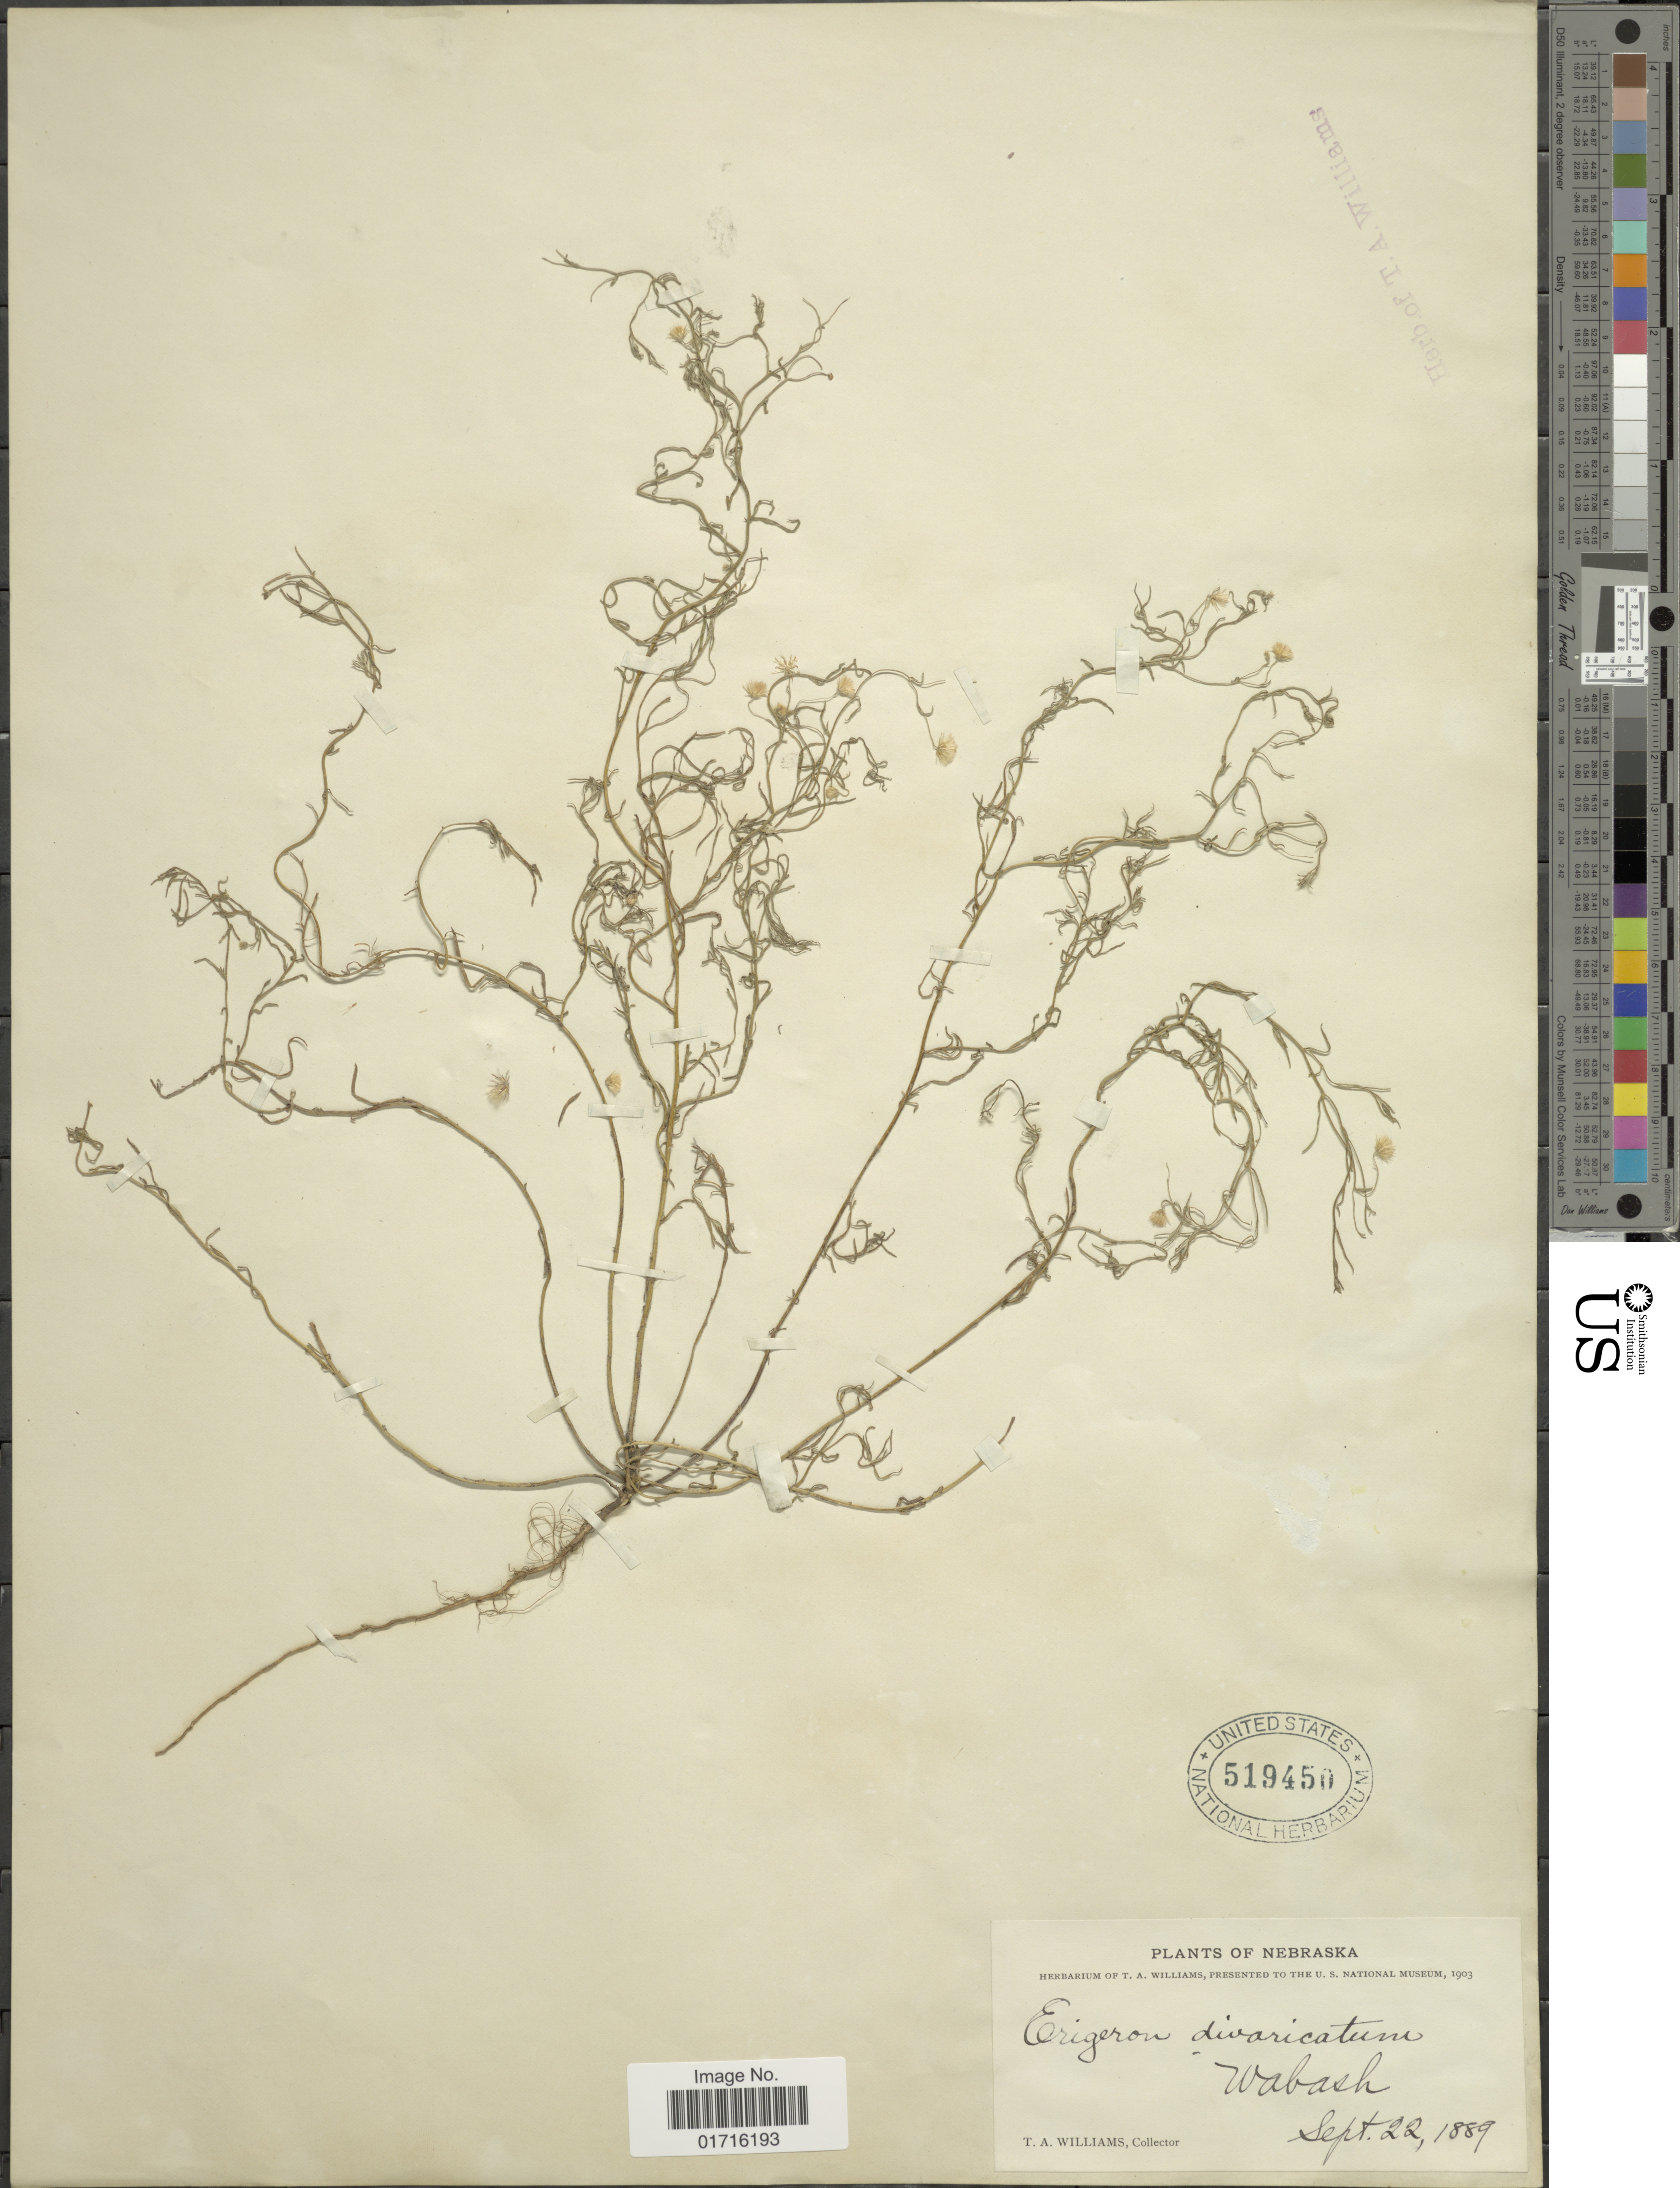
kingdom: Plantae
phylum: Tracheophyta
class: Magnoliopsida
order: Asterales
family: Asteraceae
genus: Conyza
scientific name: Conyza divaricata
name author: Spreng.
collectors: T. A. Williams (herbarium)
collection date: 1889-09-22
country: United States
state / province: Nebraska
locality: Wabash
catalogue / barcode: US 519450